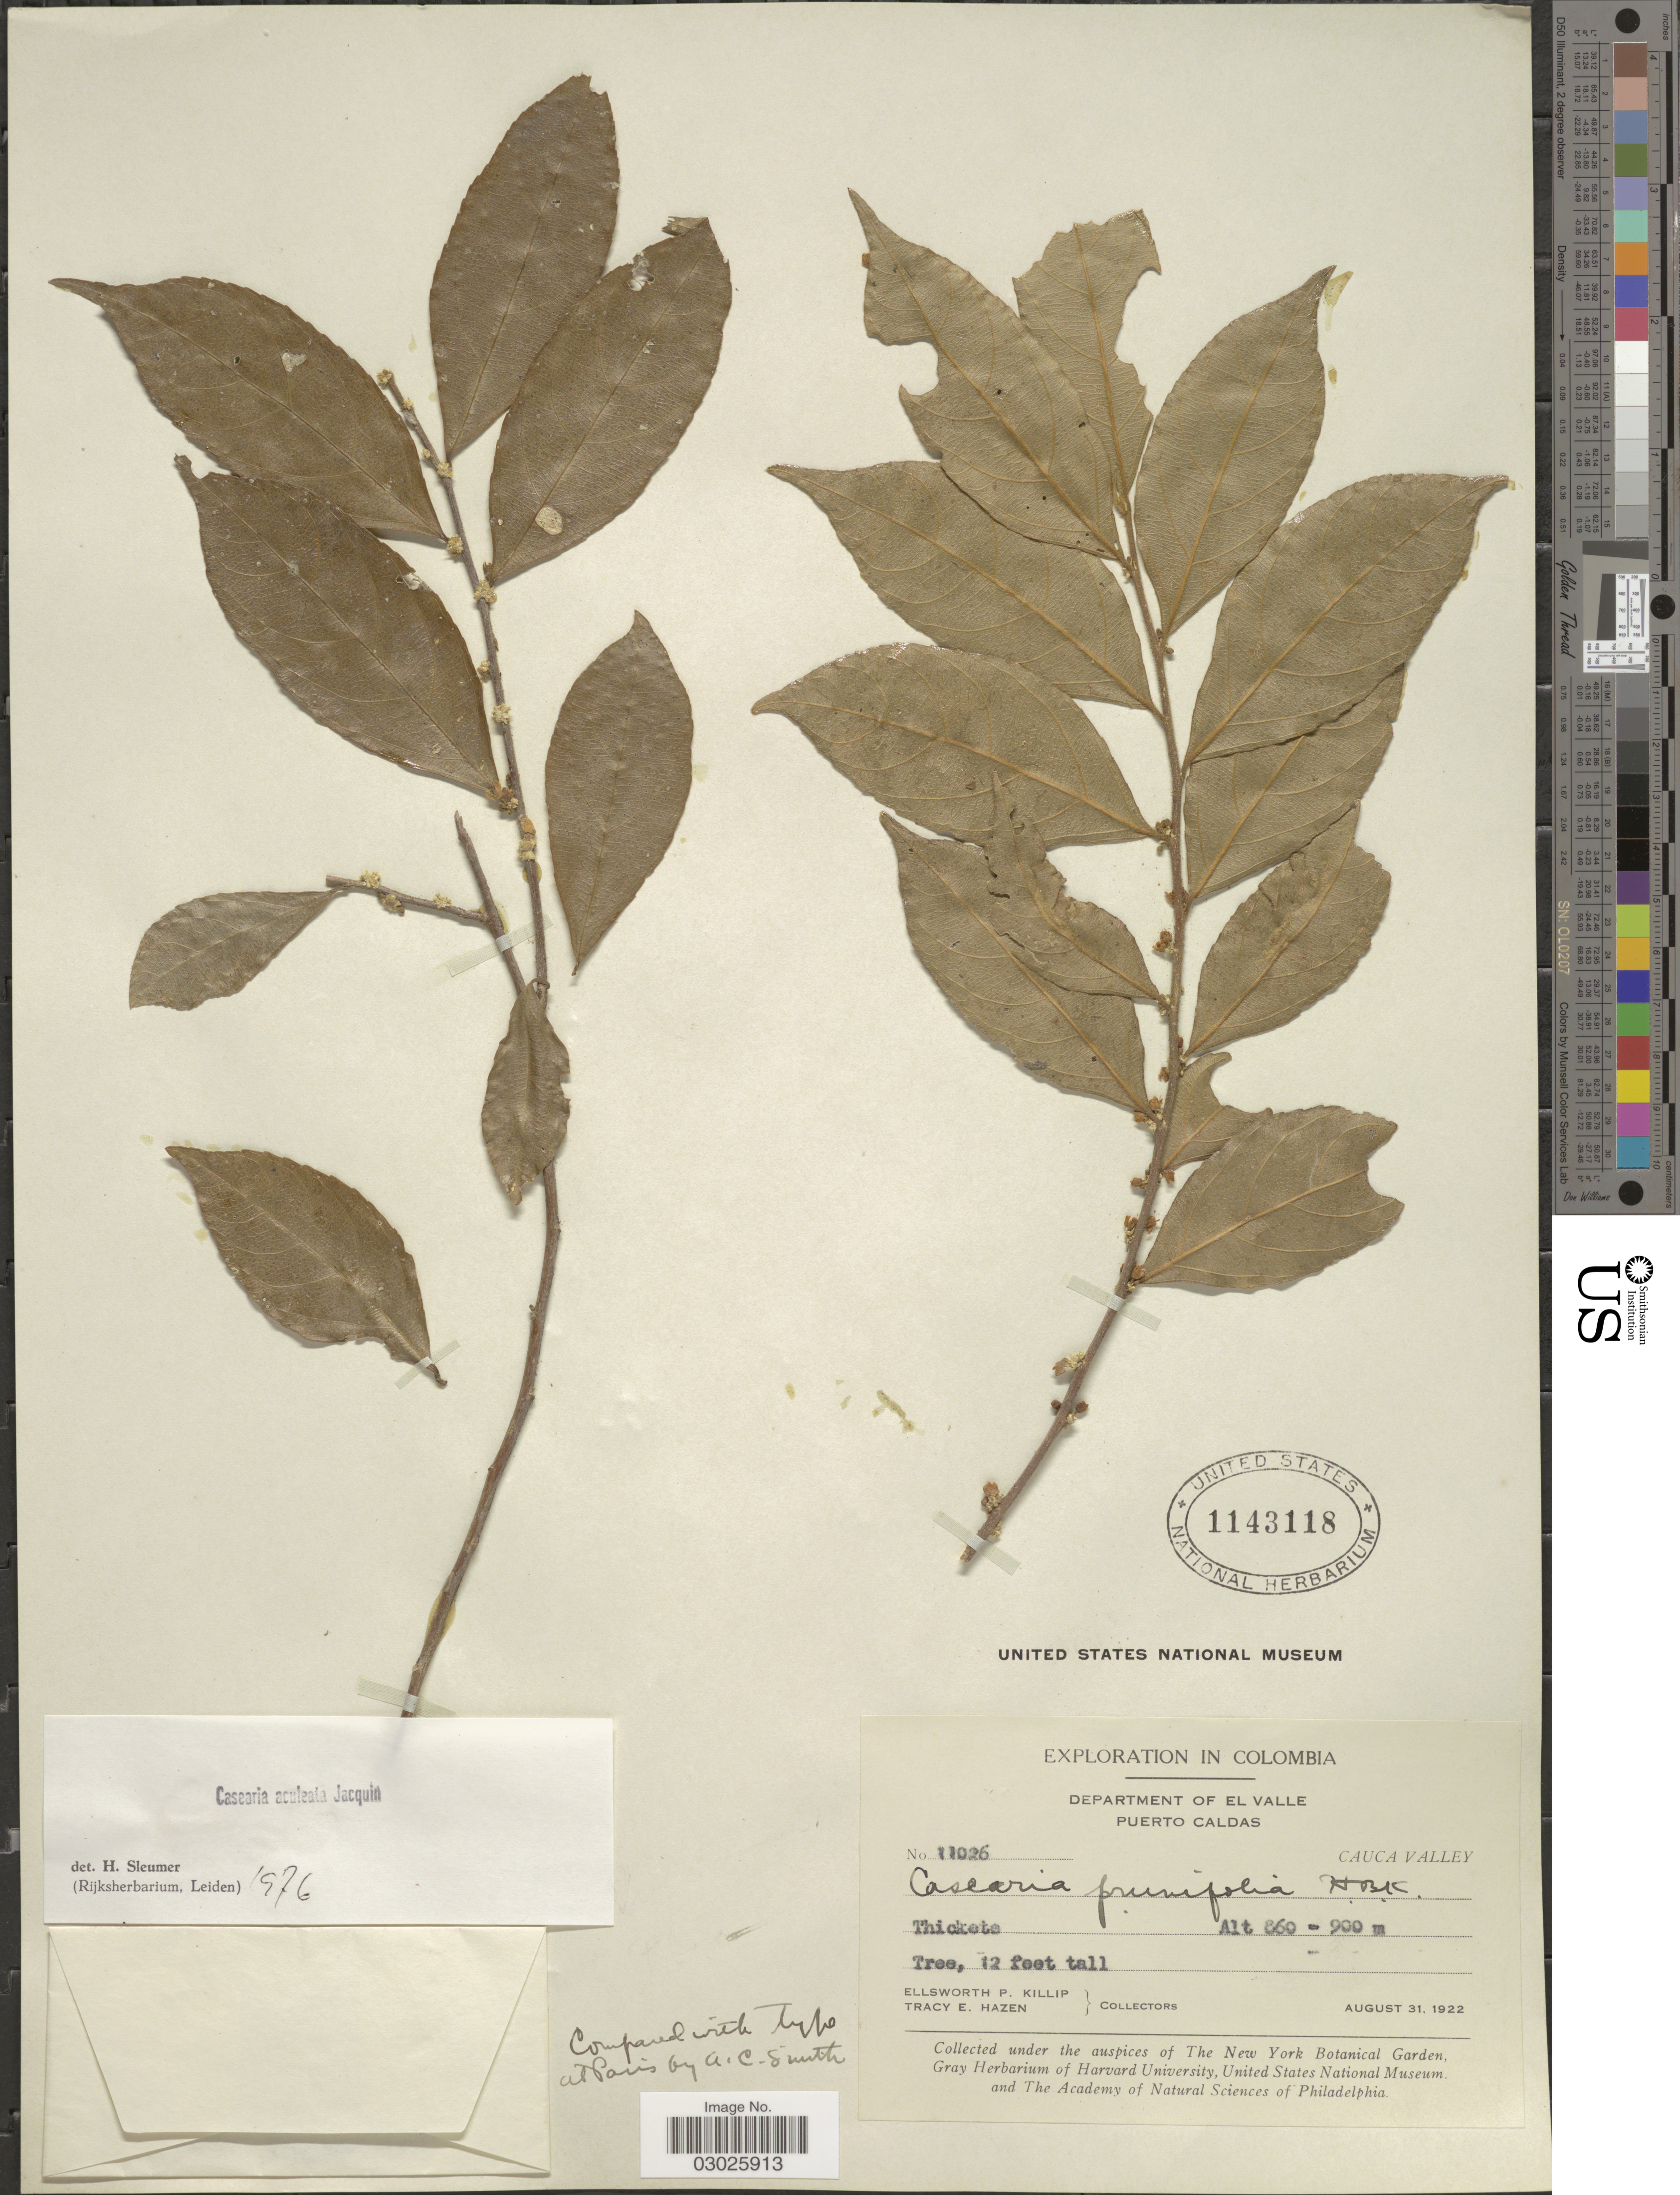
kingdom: Plantae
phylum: Tracheophyta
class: Magnoliopsida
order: Malpighiales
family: Salicaceae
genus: Casearia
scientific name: Casearia aculeata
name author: Jacq.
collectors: E. P. Killip & T. E. Hazen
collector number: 11026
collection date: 1922-08-31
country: Colombia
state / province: Valle del Cauca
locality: Department of El Valle. Puerto Caldas. Cauca Valley. Thickets.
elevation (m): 860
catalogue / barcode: US 1143118